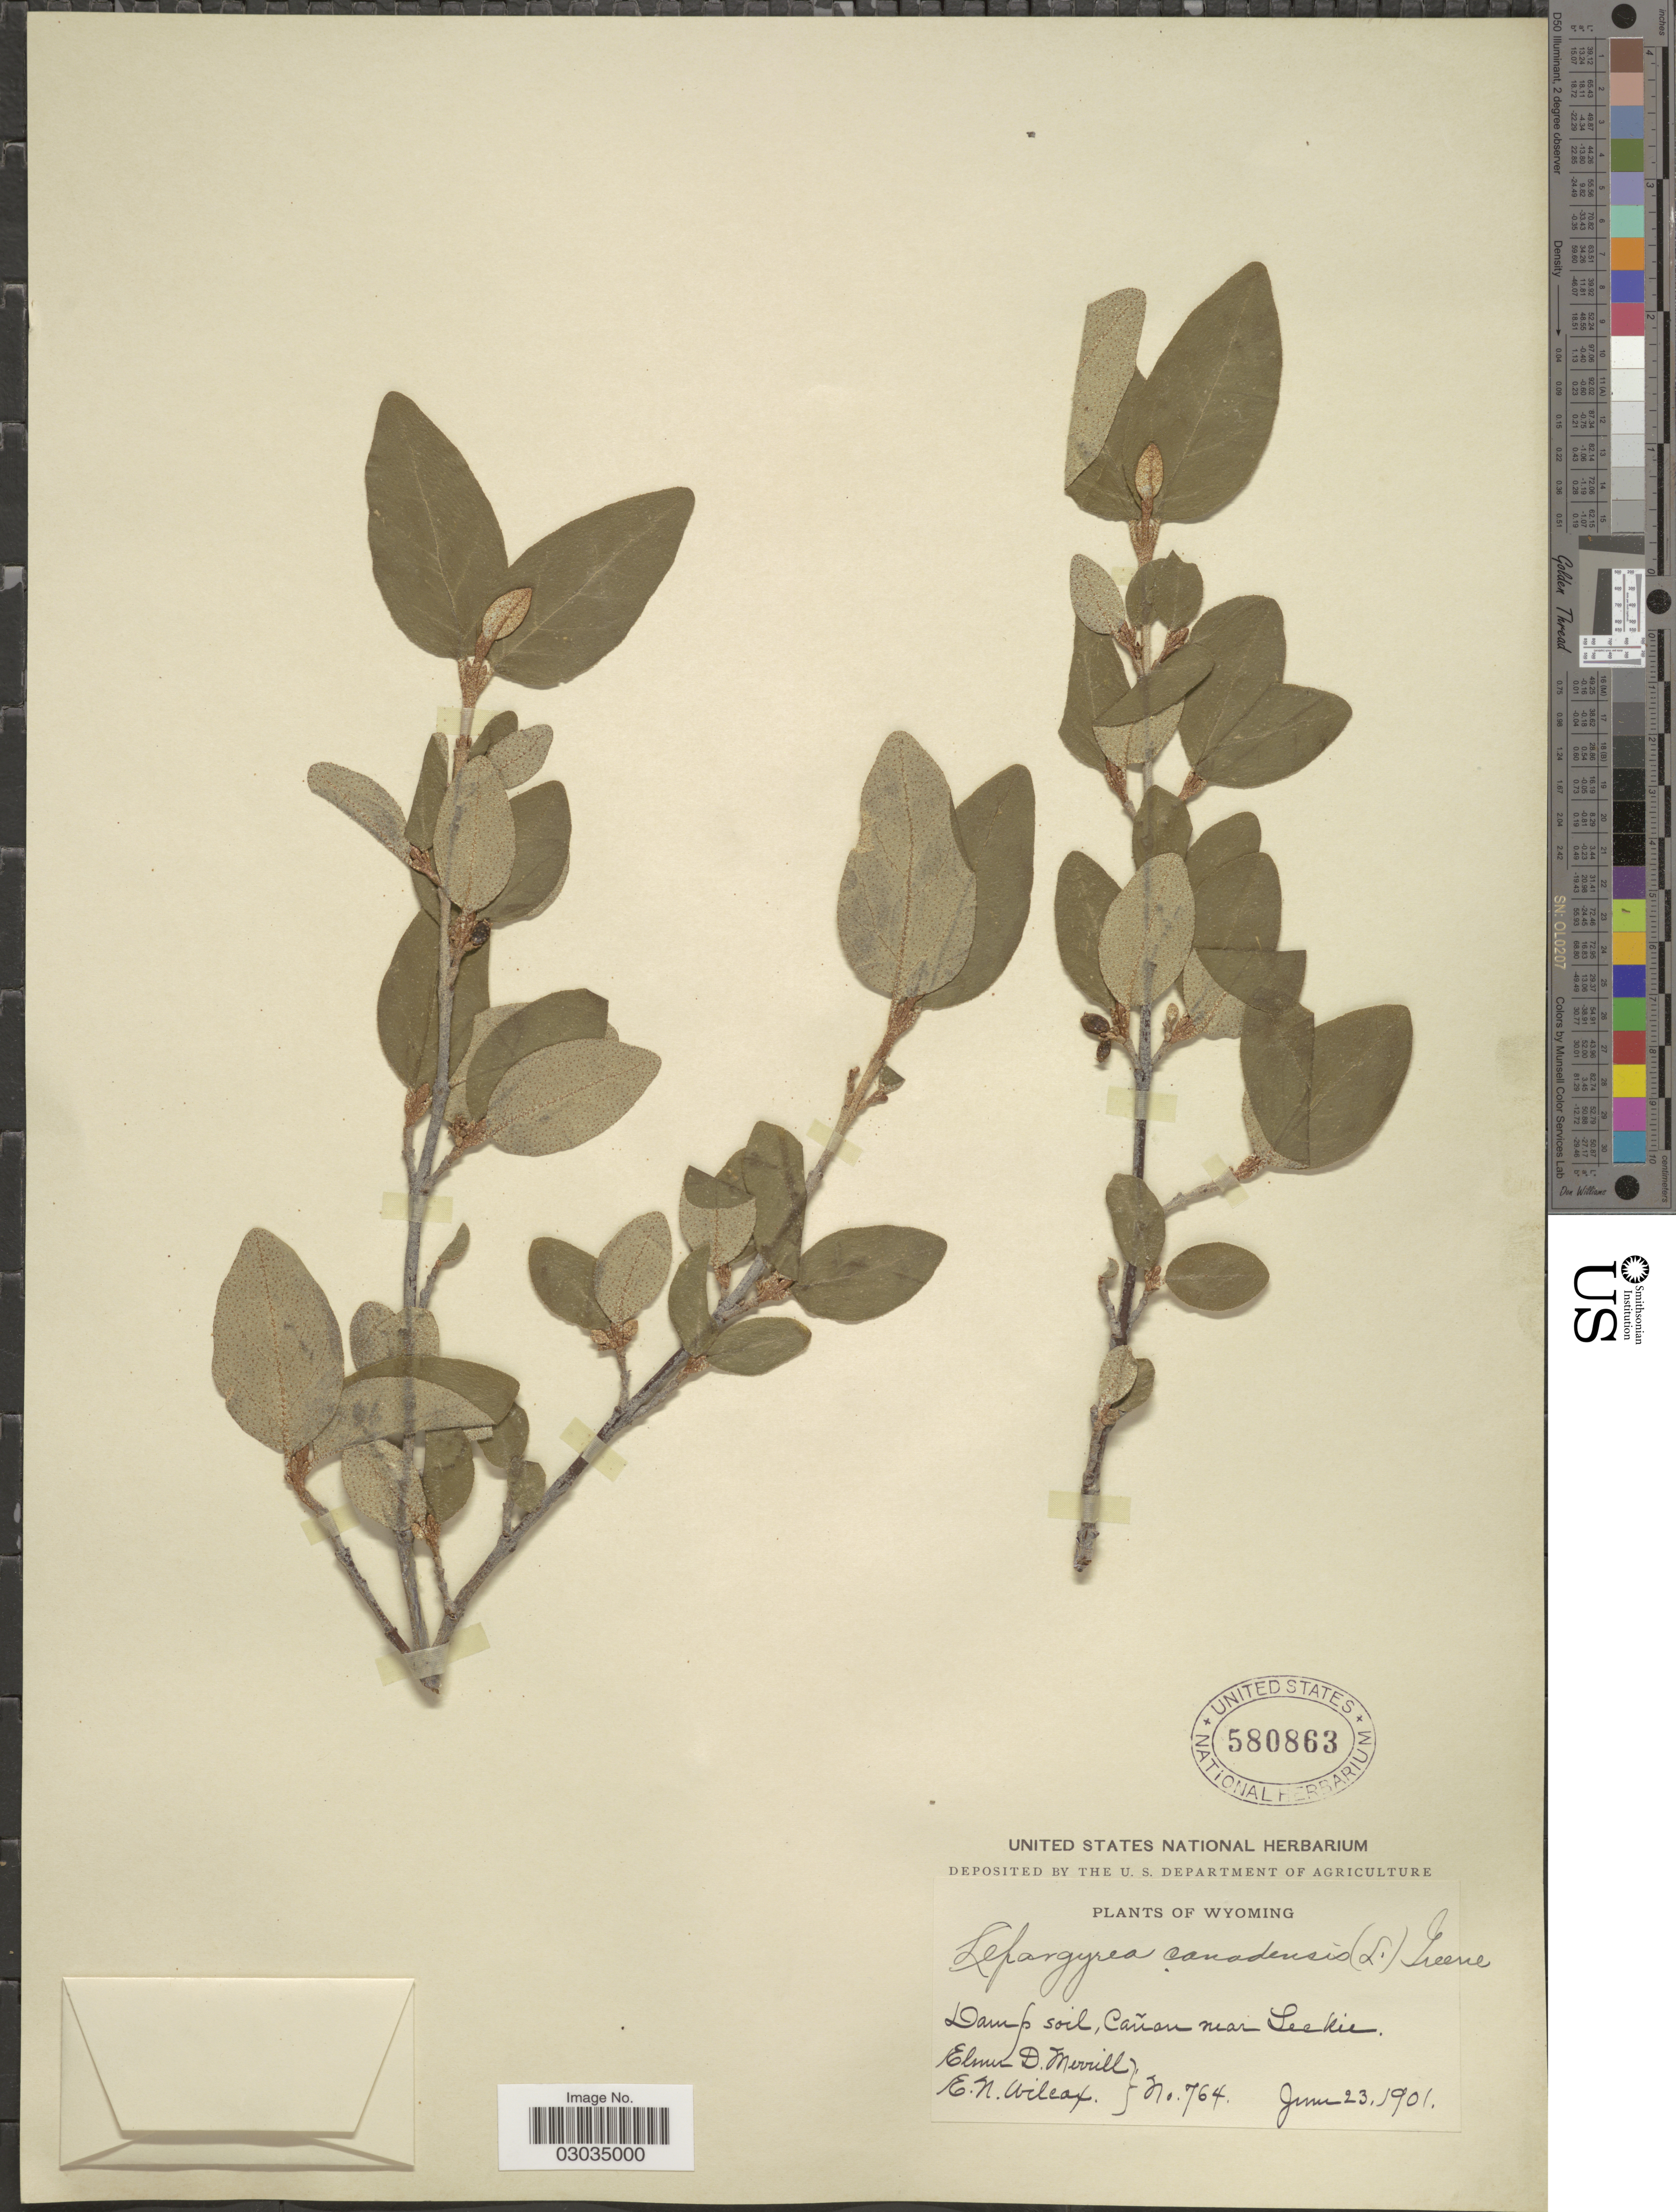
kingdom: Plantae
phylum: Tracheophyta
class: Magnoliopsida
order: Rosales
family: Elaeagnaceae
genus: Shepherdia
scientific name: Shepherdia canadensis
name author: (L.) Nutt.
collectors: E. D. Merrill & E. Wilcox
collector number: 764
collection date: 1901-06-23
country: United States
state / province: Wyoming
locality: Damp soil, Cañon near Leckie.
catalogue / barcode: US 580863